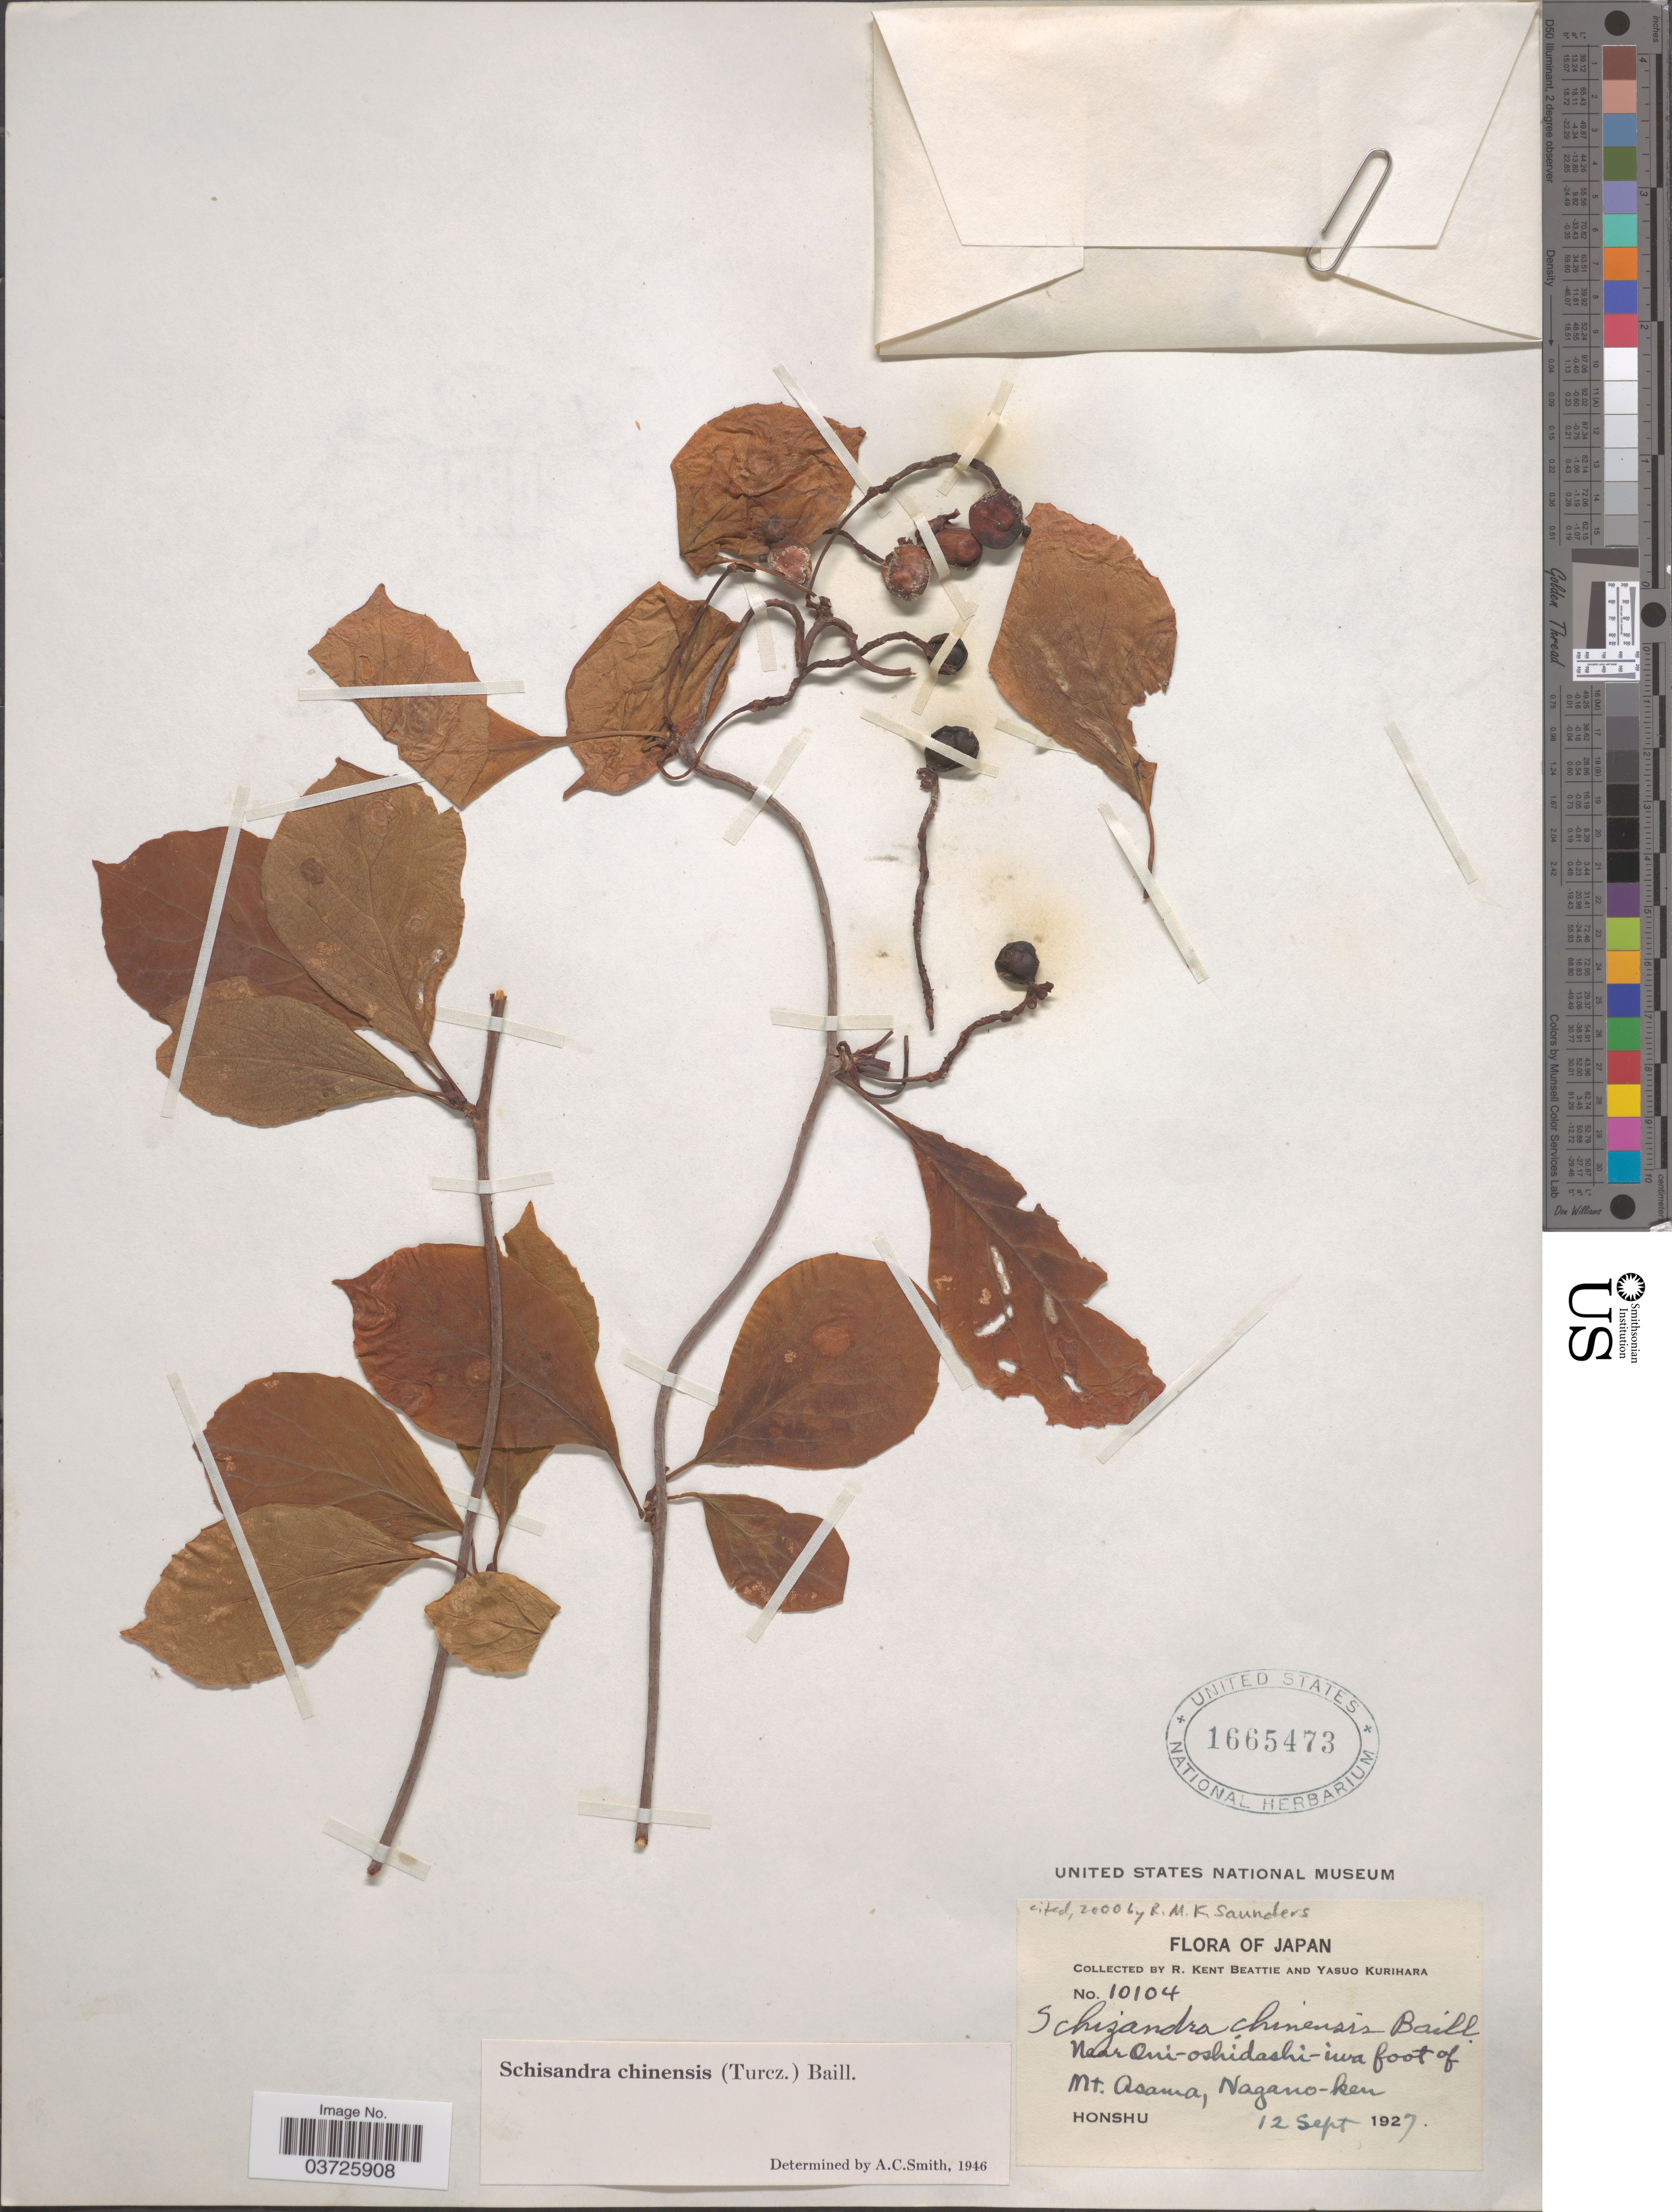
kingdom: Plantae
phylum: Tracheophyta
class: Magnoliopsida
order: Austrobaileyales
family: Schisandraceae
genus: Schisandra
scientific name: Schisandra chinensis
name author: (Turcz.) Baill.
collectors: R. K. Beattie & Y. Kurihara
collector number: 10104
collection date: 1927-09-12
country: Japan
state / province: Nagano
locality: Near Oni-oshidashi-iwa foot of Mt. Asama, Nagano-ken. Honshu.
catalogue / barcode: US 1665473